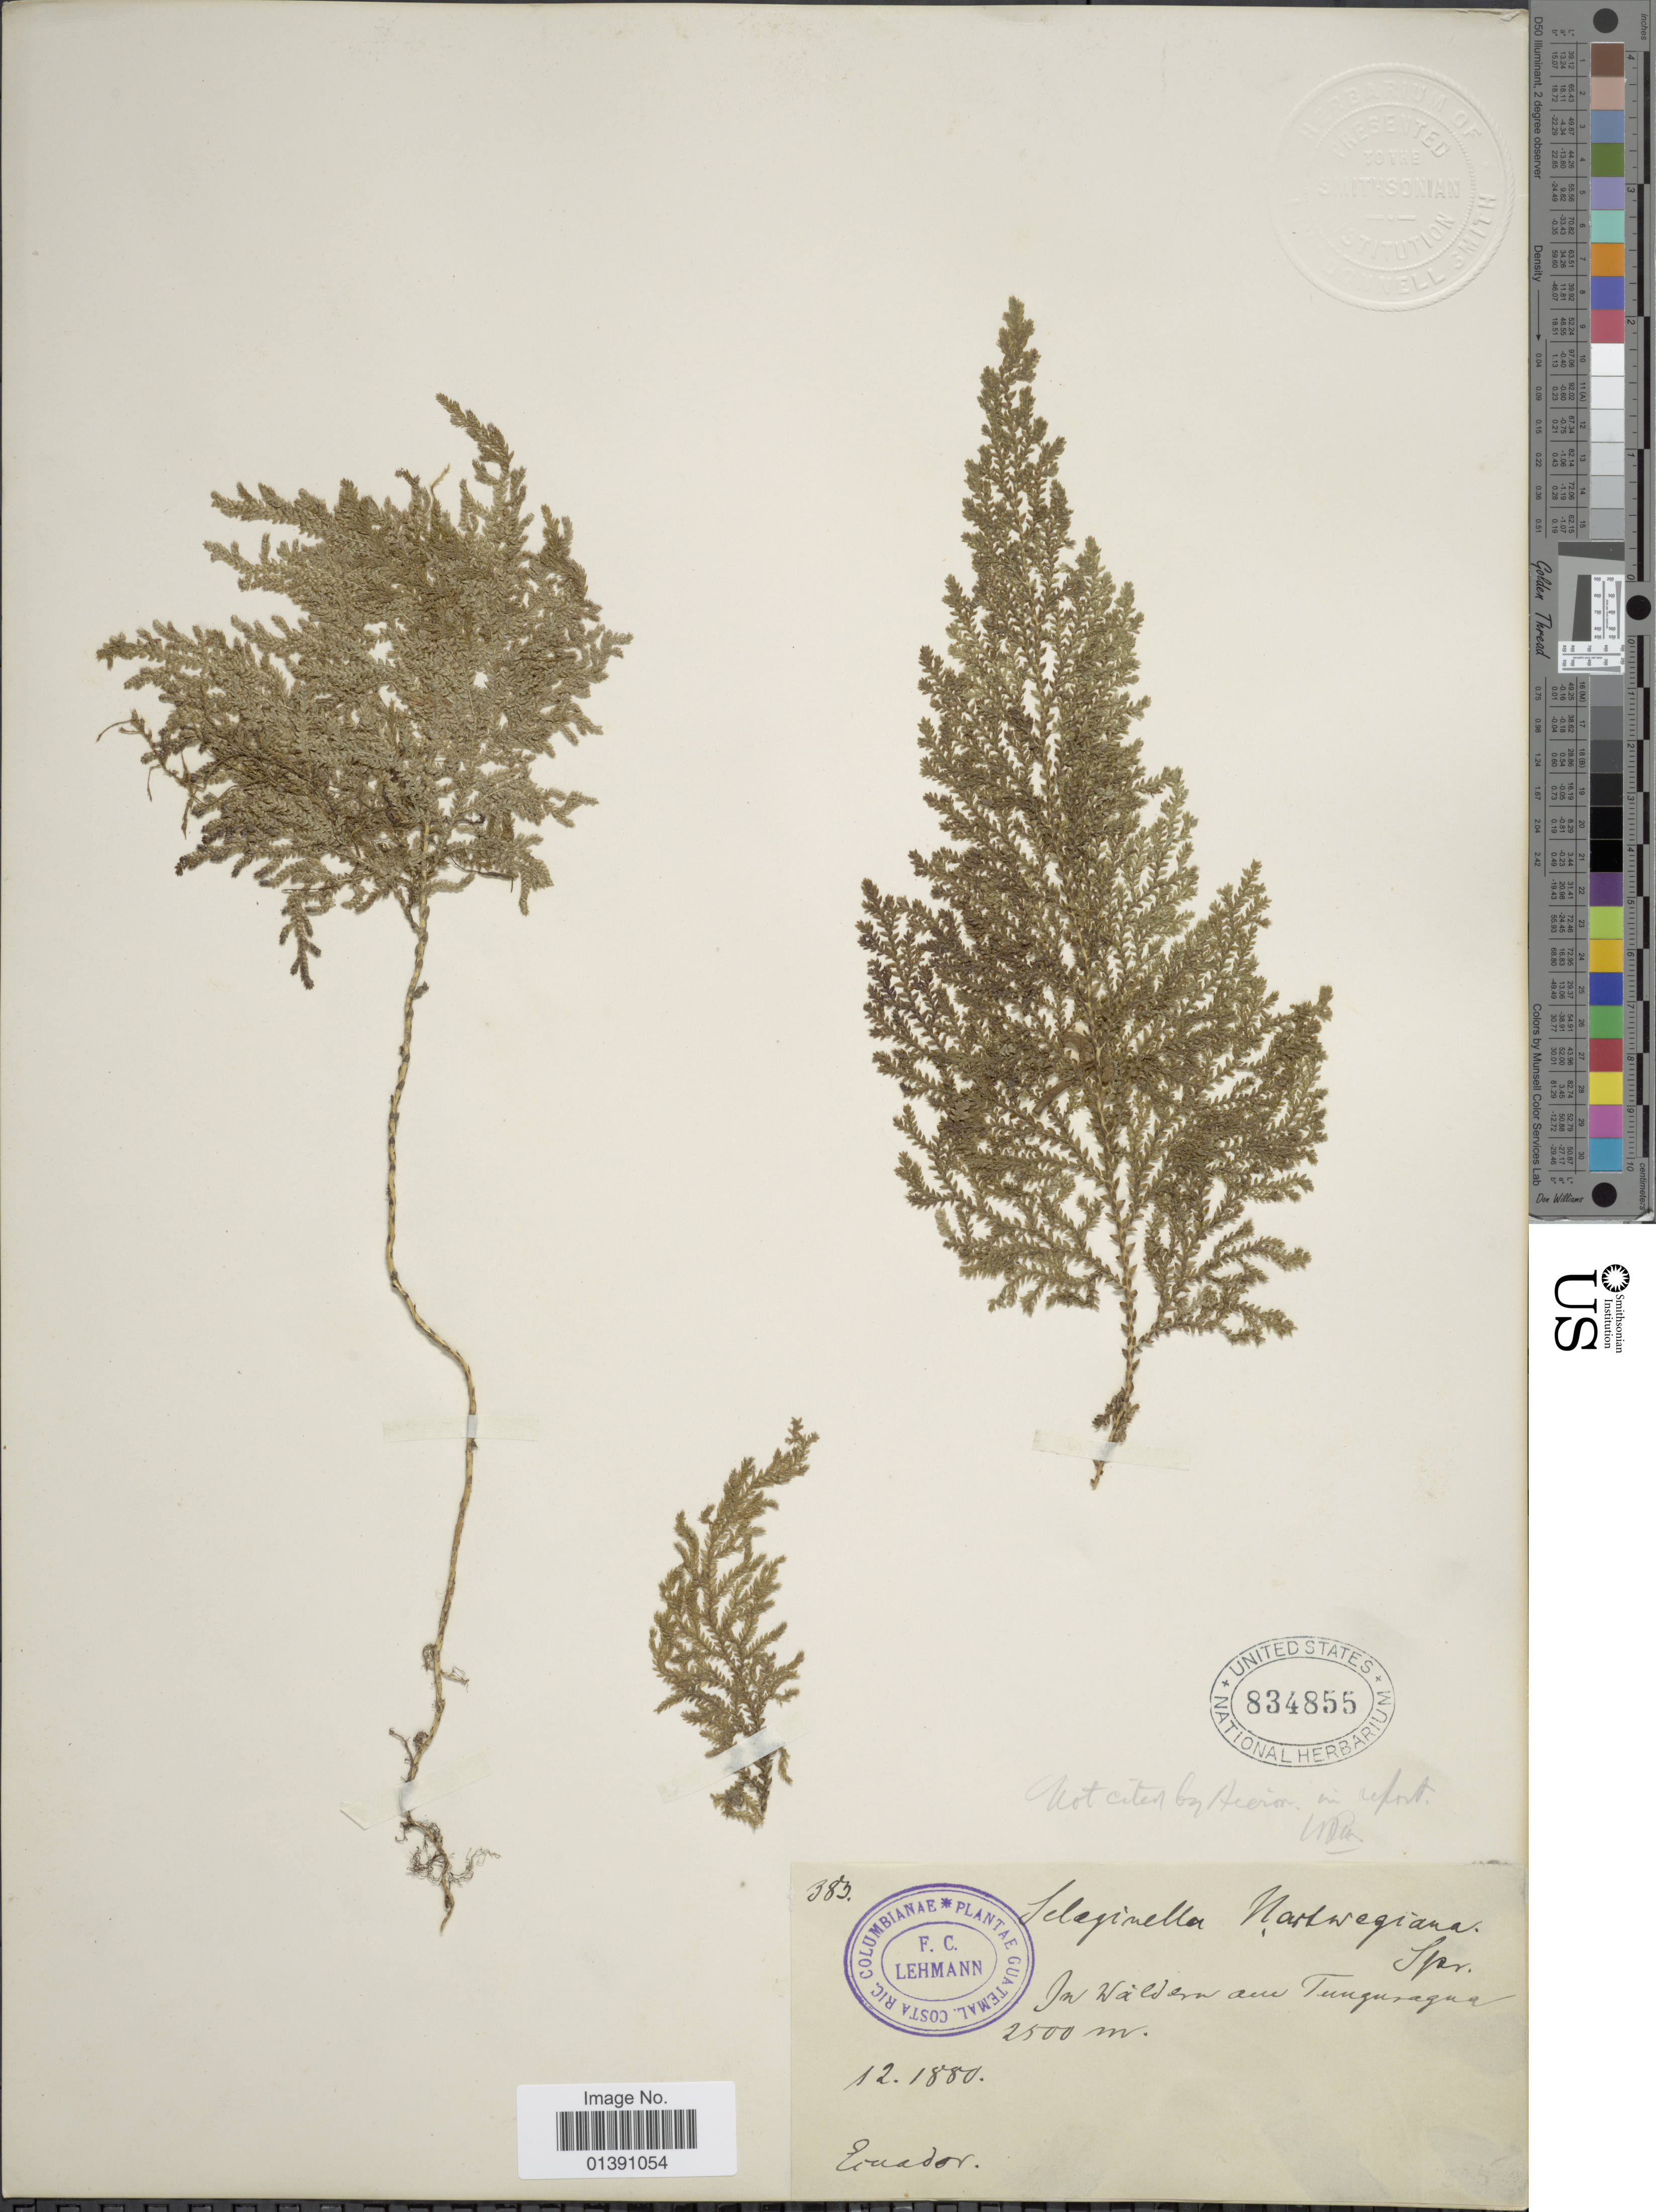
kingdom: Plantae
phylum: Tracheophyta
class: Lycopodiopsida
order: Selaginellales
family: Selaginellaceae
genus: Selaginella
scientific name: Selaginella hartwegiana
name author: Spring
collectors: F. C. Lehmann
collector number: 383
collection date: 1880-12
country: Ecuador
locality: In wäldern am Tunguragua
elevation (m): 2500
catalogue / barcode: US 834855